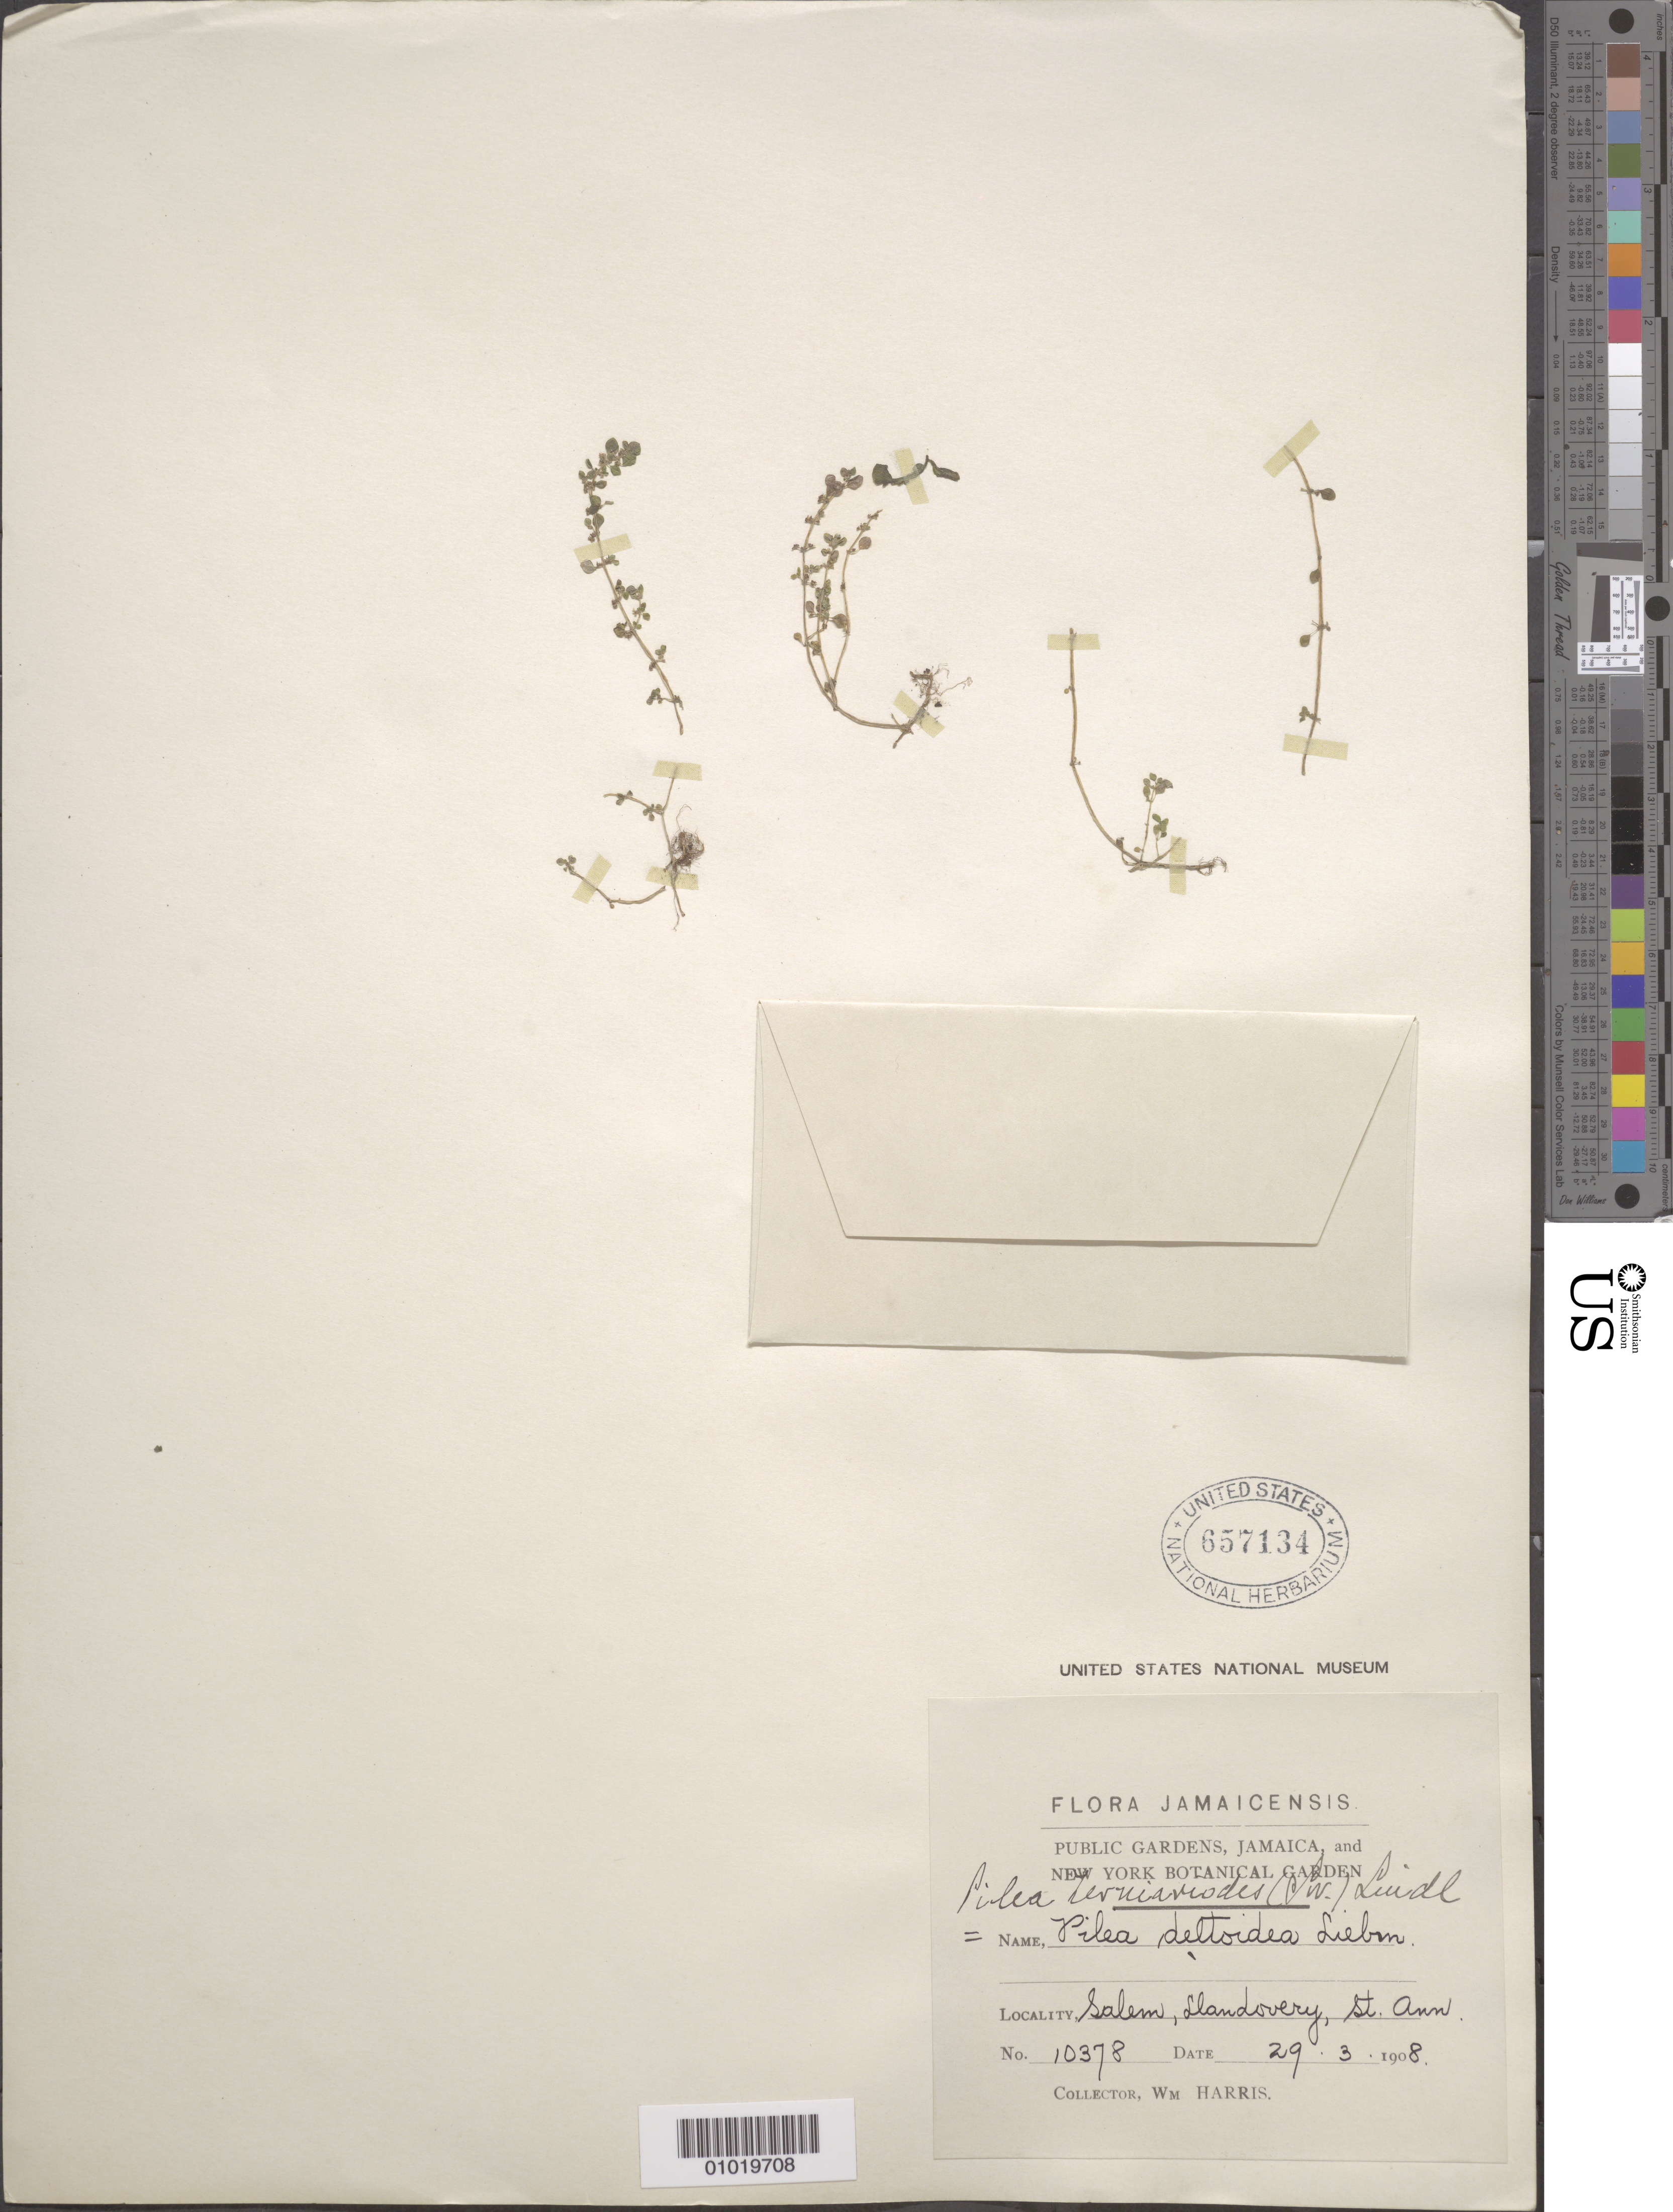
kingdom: Plantae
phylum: Tracheophyta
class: Magnoliopsida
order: Rosales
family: Urticaceae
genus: Pilea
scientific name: Pilea herniarioides var. herniarioides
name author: (Sw.) Lindl.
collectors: W. Harris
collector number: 10378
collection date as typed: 29 Mar 1908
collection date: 1908-03-29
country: Jamaica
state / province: Saint Ann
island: Jamaica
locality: Salem, Llandovery, St. Ann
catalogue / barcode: US 657134